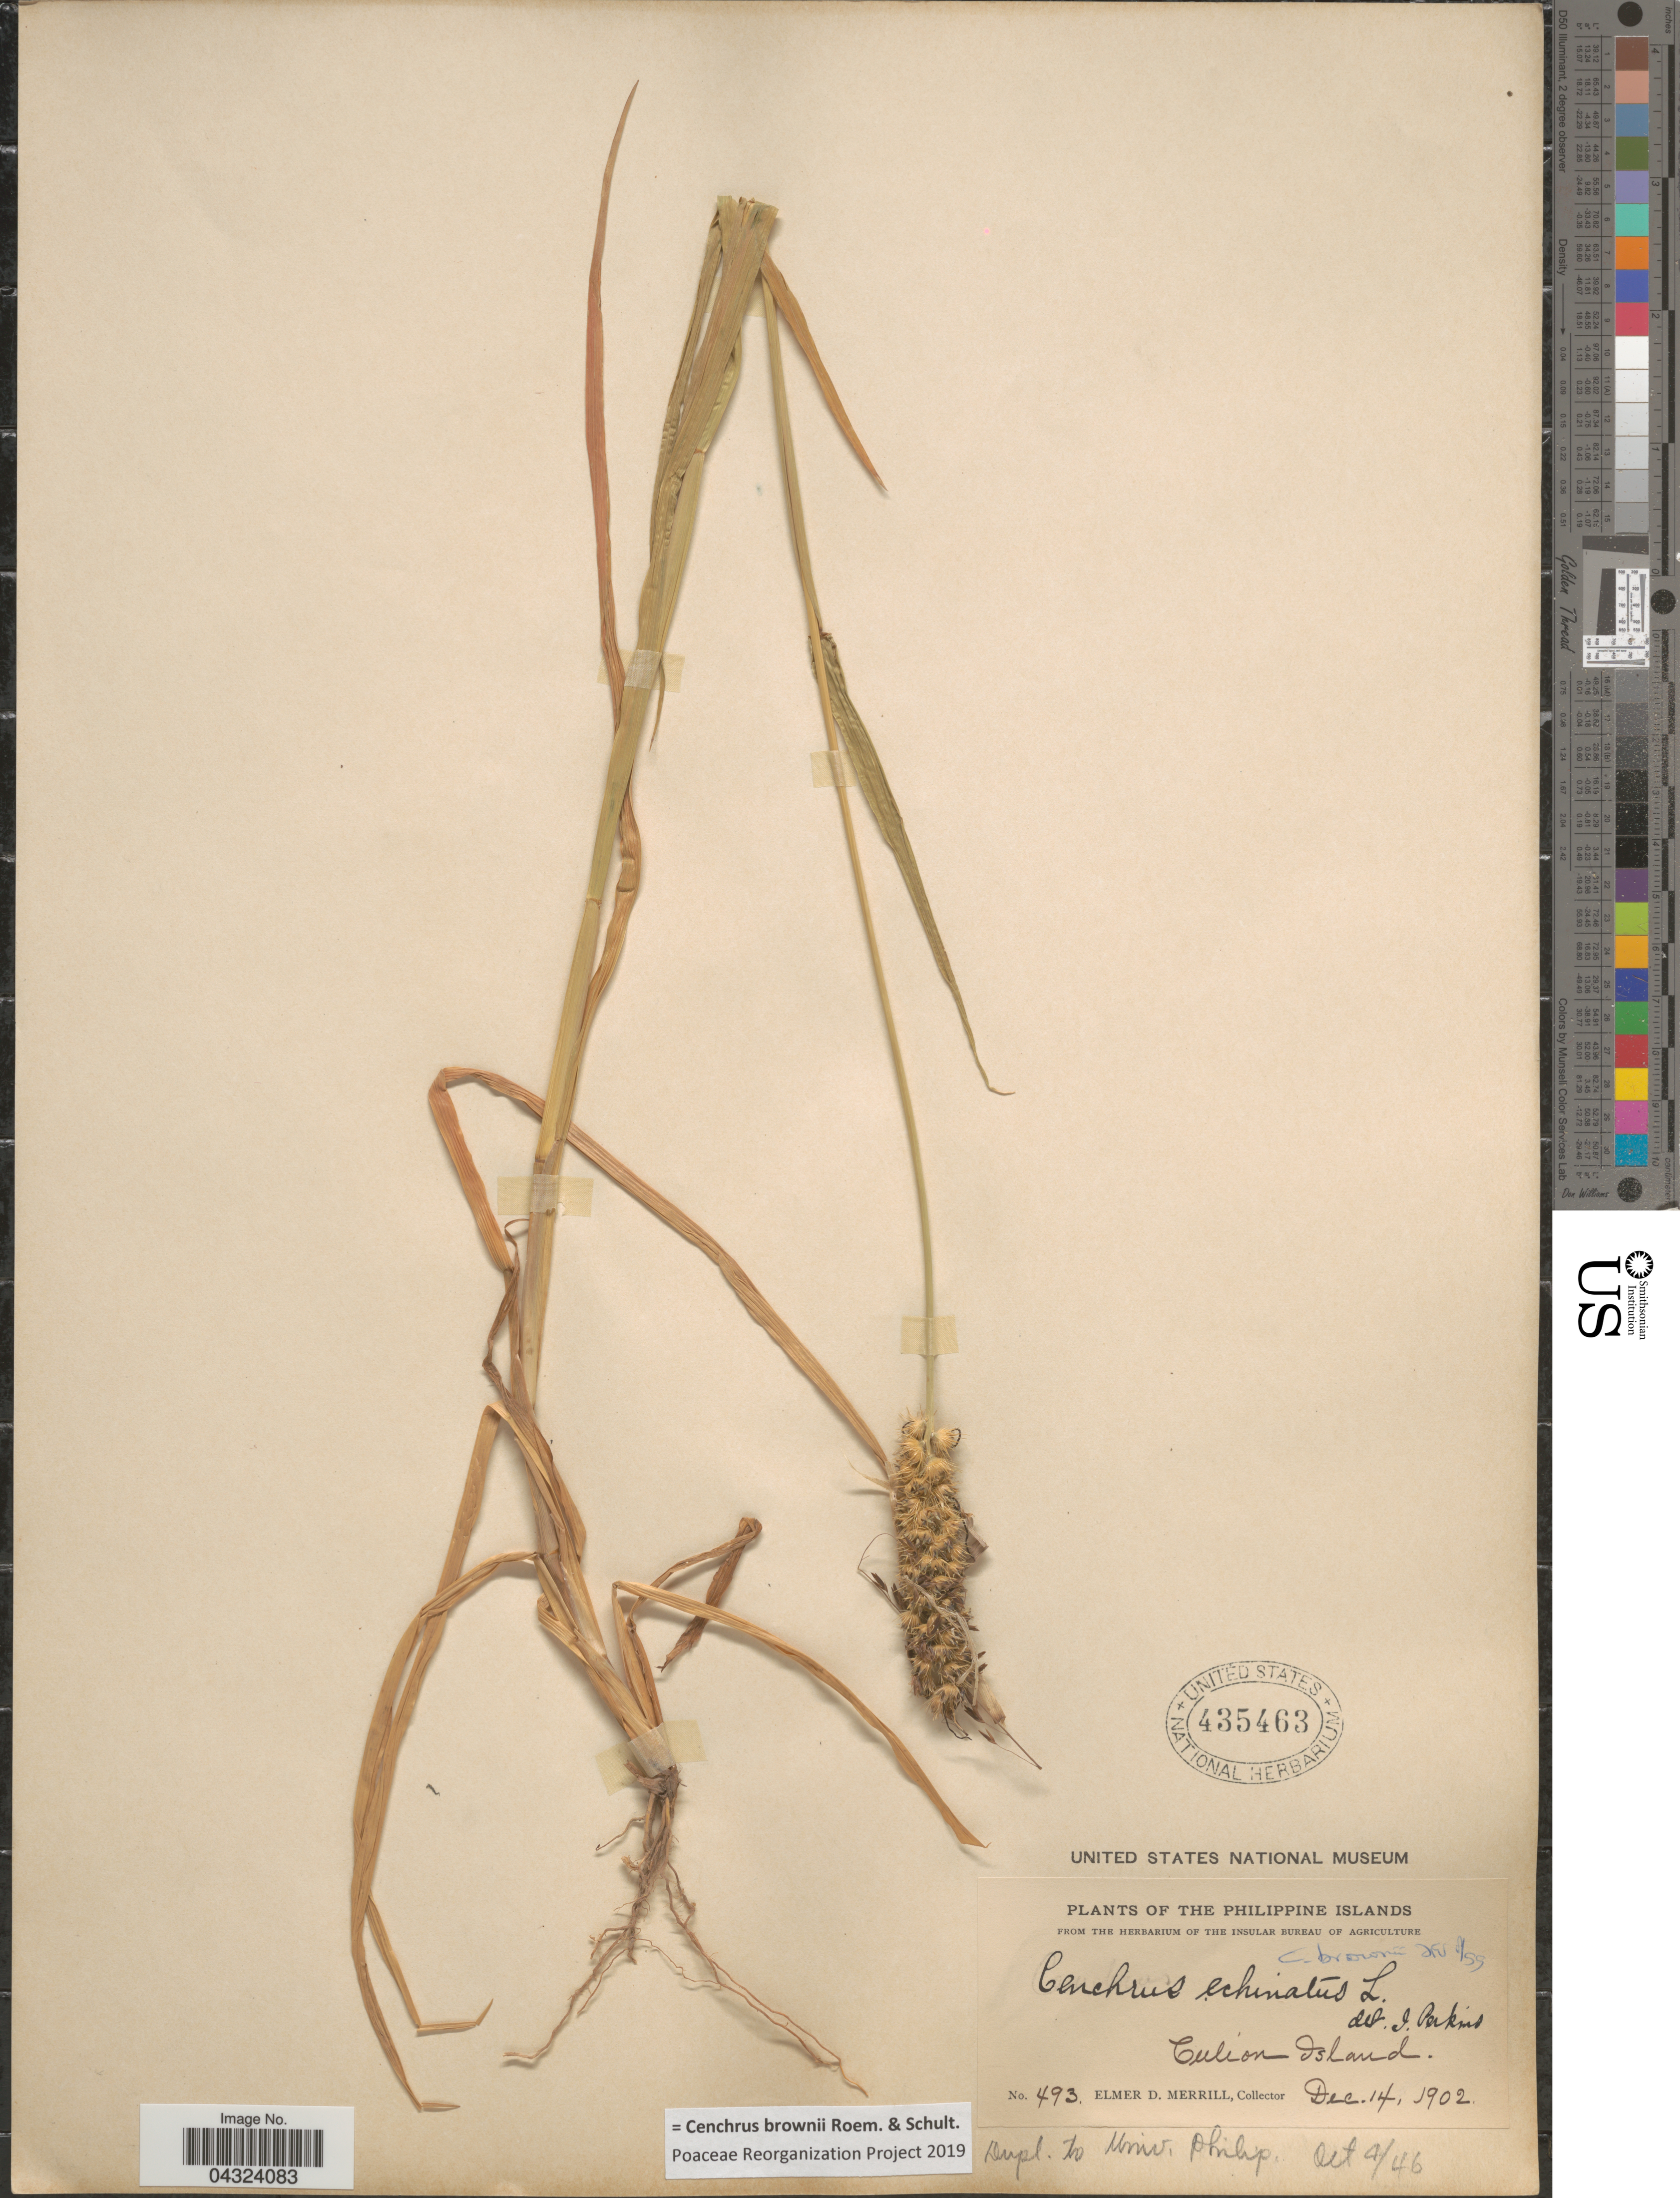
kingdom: Plantae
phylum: Tracheophyta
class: Liliopsida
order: Poales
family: Poaceae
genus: Cenchrus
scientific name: Cenchrus brownii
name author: Roem. & Schult.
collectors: E. D. Merrill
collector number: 493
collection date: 1902-12-14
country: Philippines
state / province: Mimaropa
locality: Culion Island.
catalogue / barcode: US 435463